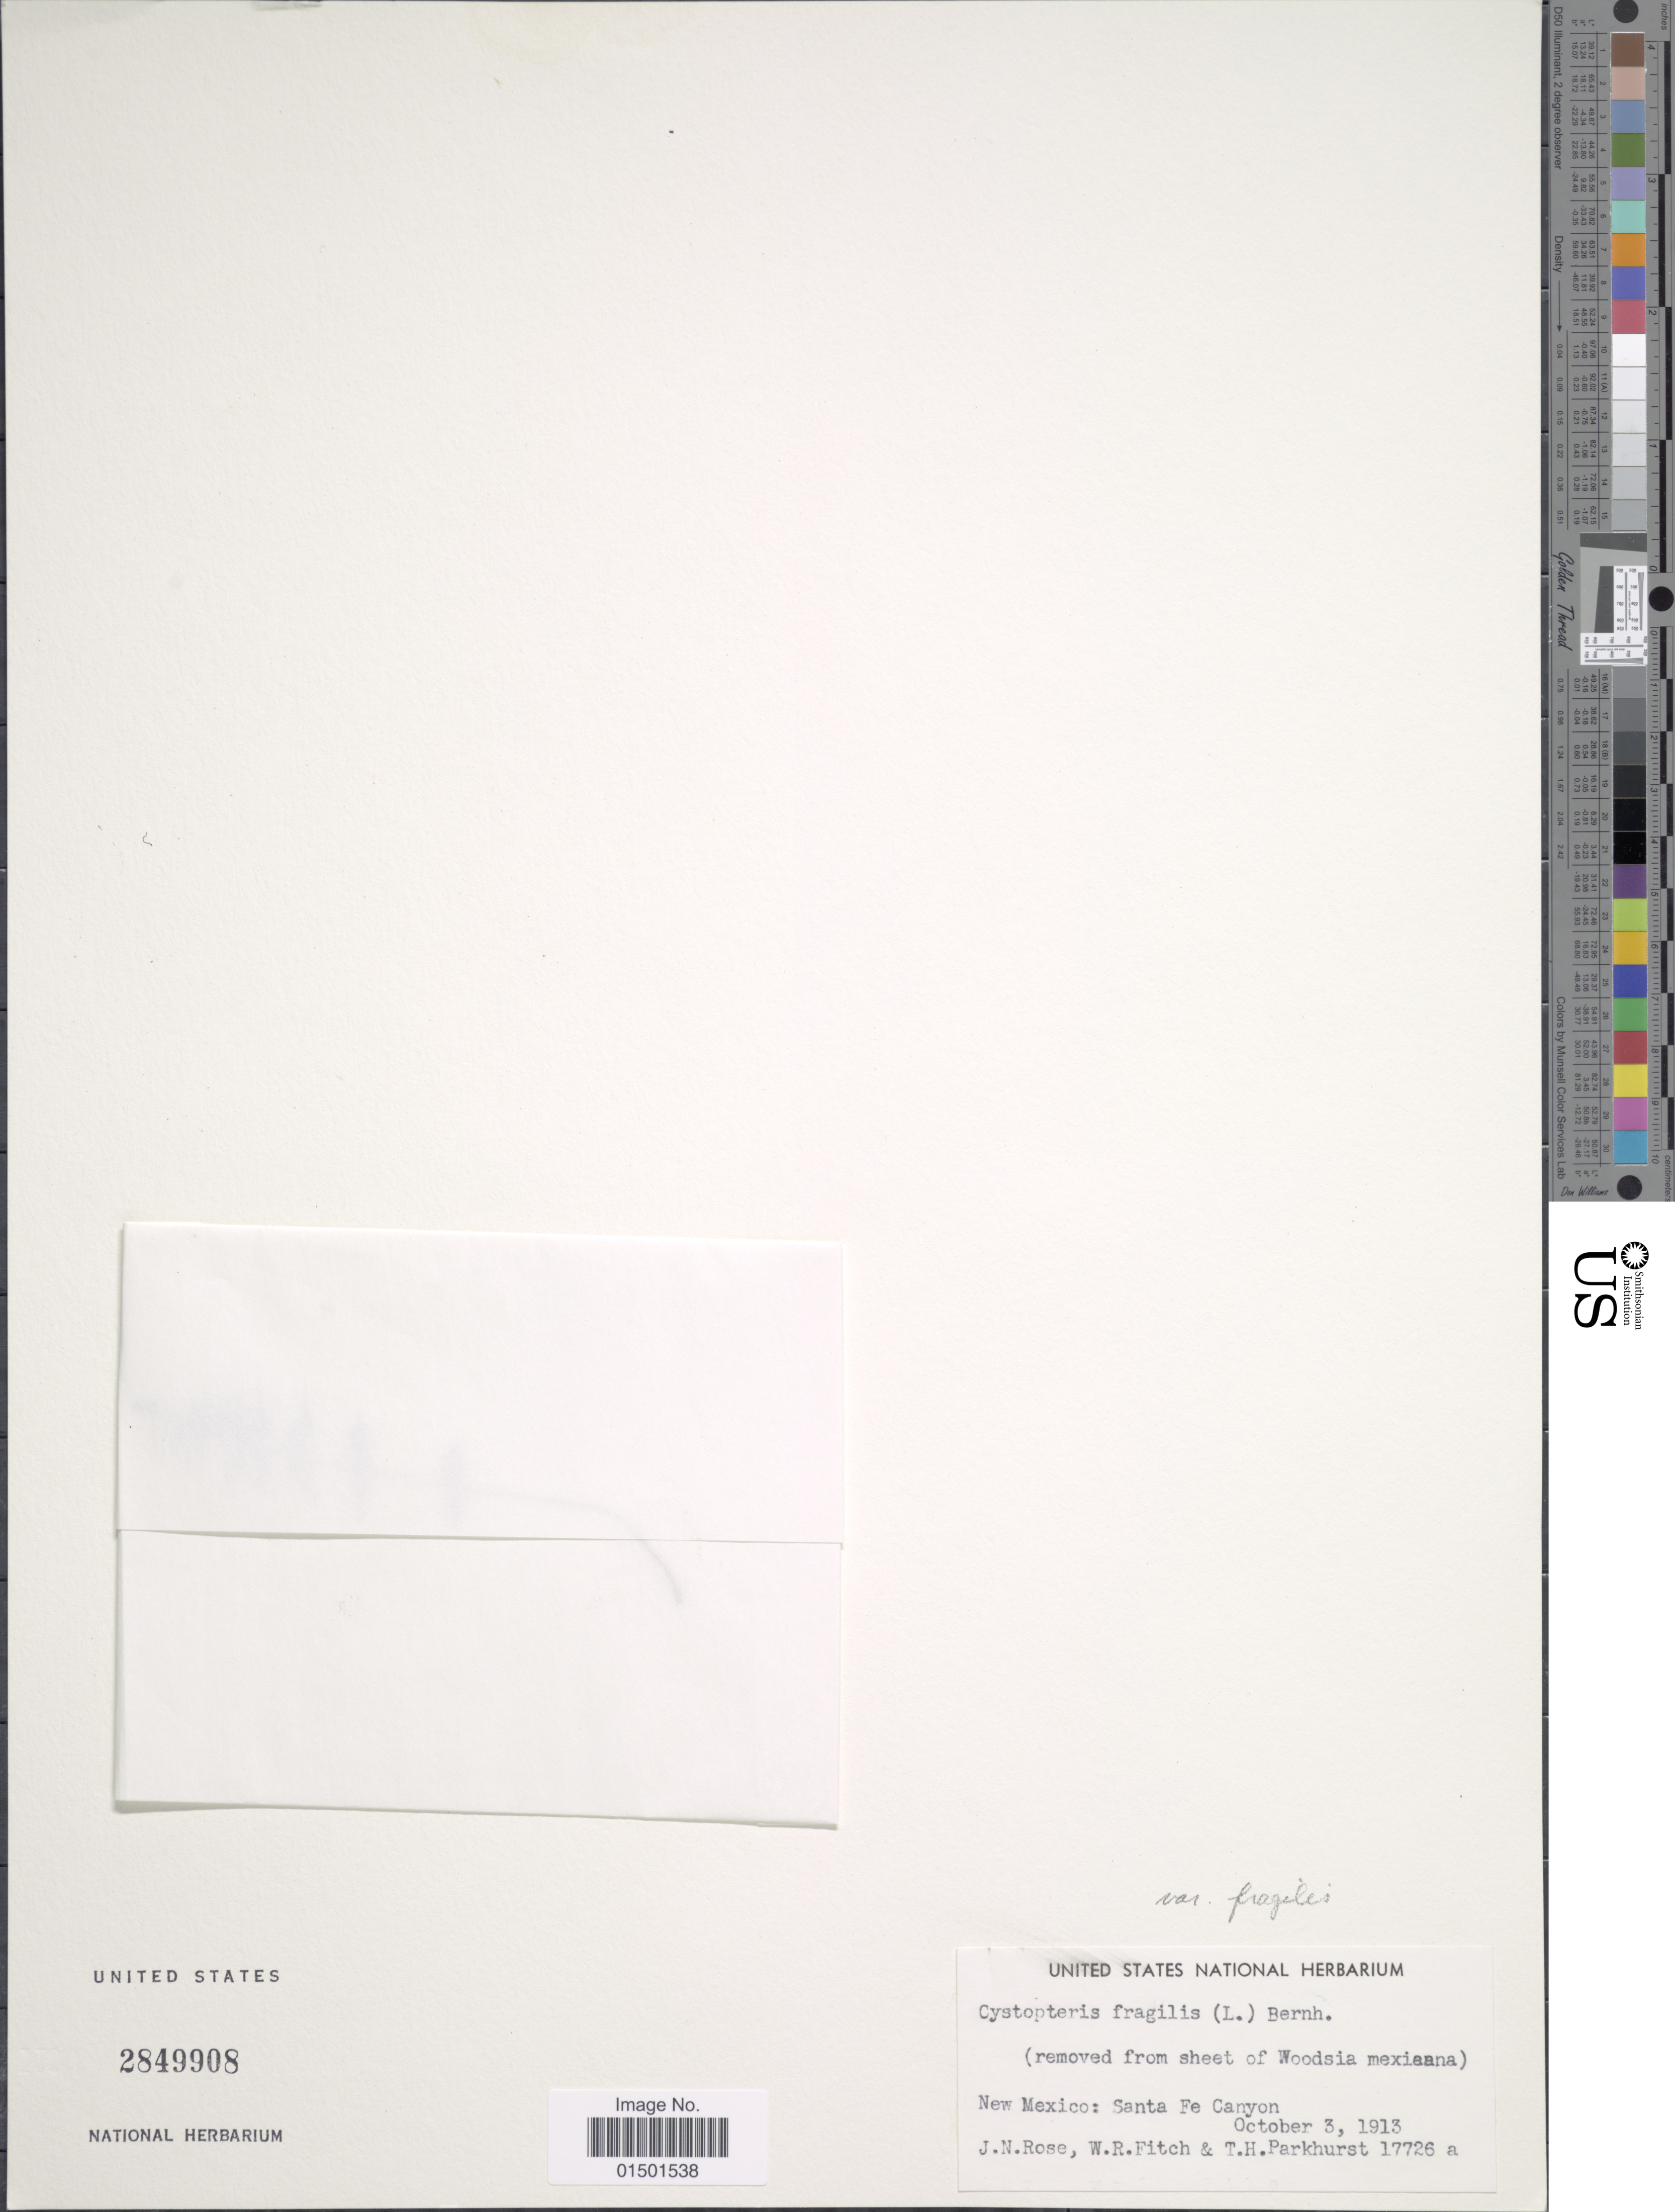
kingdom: Plantae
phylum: Tracheophyta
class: Polypodiopsida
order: Polypodiales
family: Cystopteridaceae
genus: Cystopteris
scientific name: Cystopteris fragilis var. fragilis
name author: (L.) Bernh.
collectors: J. N. Rose, W. R. Fitch & T. Parkhurst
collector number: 17726a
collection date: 1913-10-03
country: United States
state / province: New Mexico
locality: Sante Fe Canyon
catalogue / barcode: US 2849908